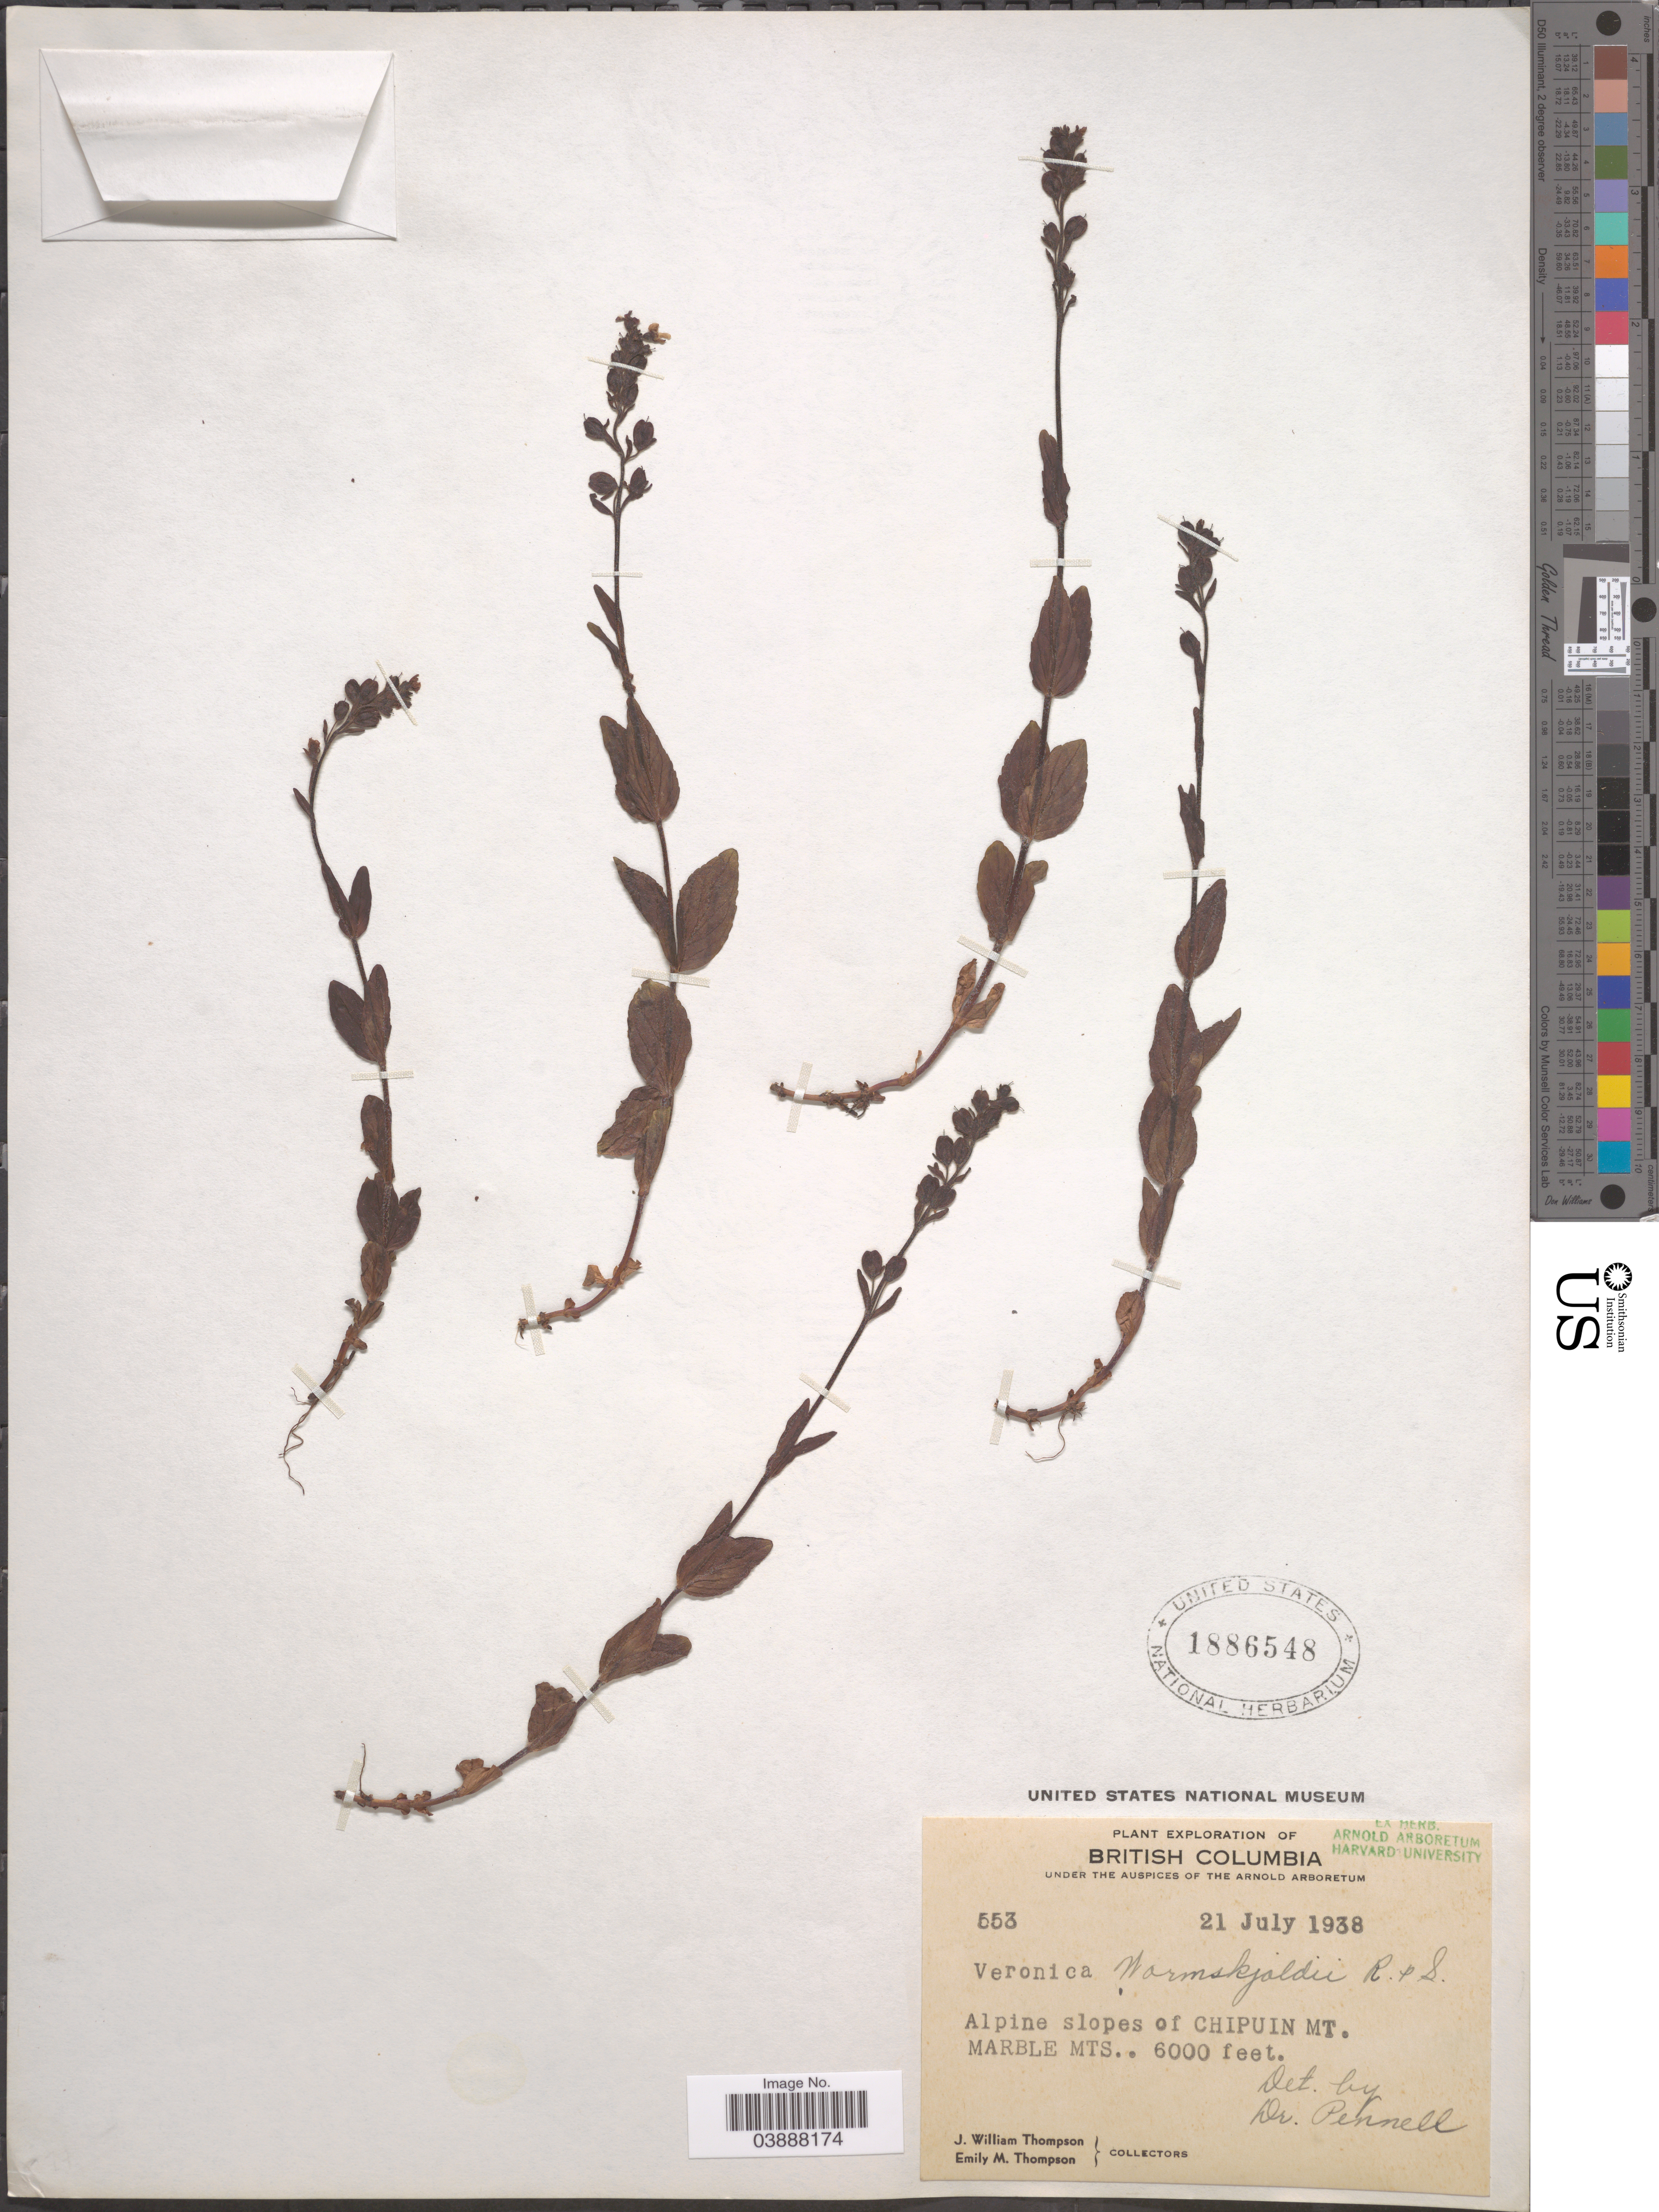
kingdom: Plantae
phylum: Tracheophyta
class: Magnoliopsida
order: Lamiales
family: Plantaginaceae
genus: Veronica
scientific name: Veronica wormskjoldii subsp. wormskjoldii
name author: Roem. & Schult.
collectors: J. W. Thompson & E. M. Thompson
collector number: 553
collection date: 1938-07-21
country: Canada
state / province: British Columbia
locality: Alpine slopes of Chipuin Mt. Marble Mts.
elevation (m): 1829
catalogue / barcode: US 1886548